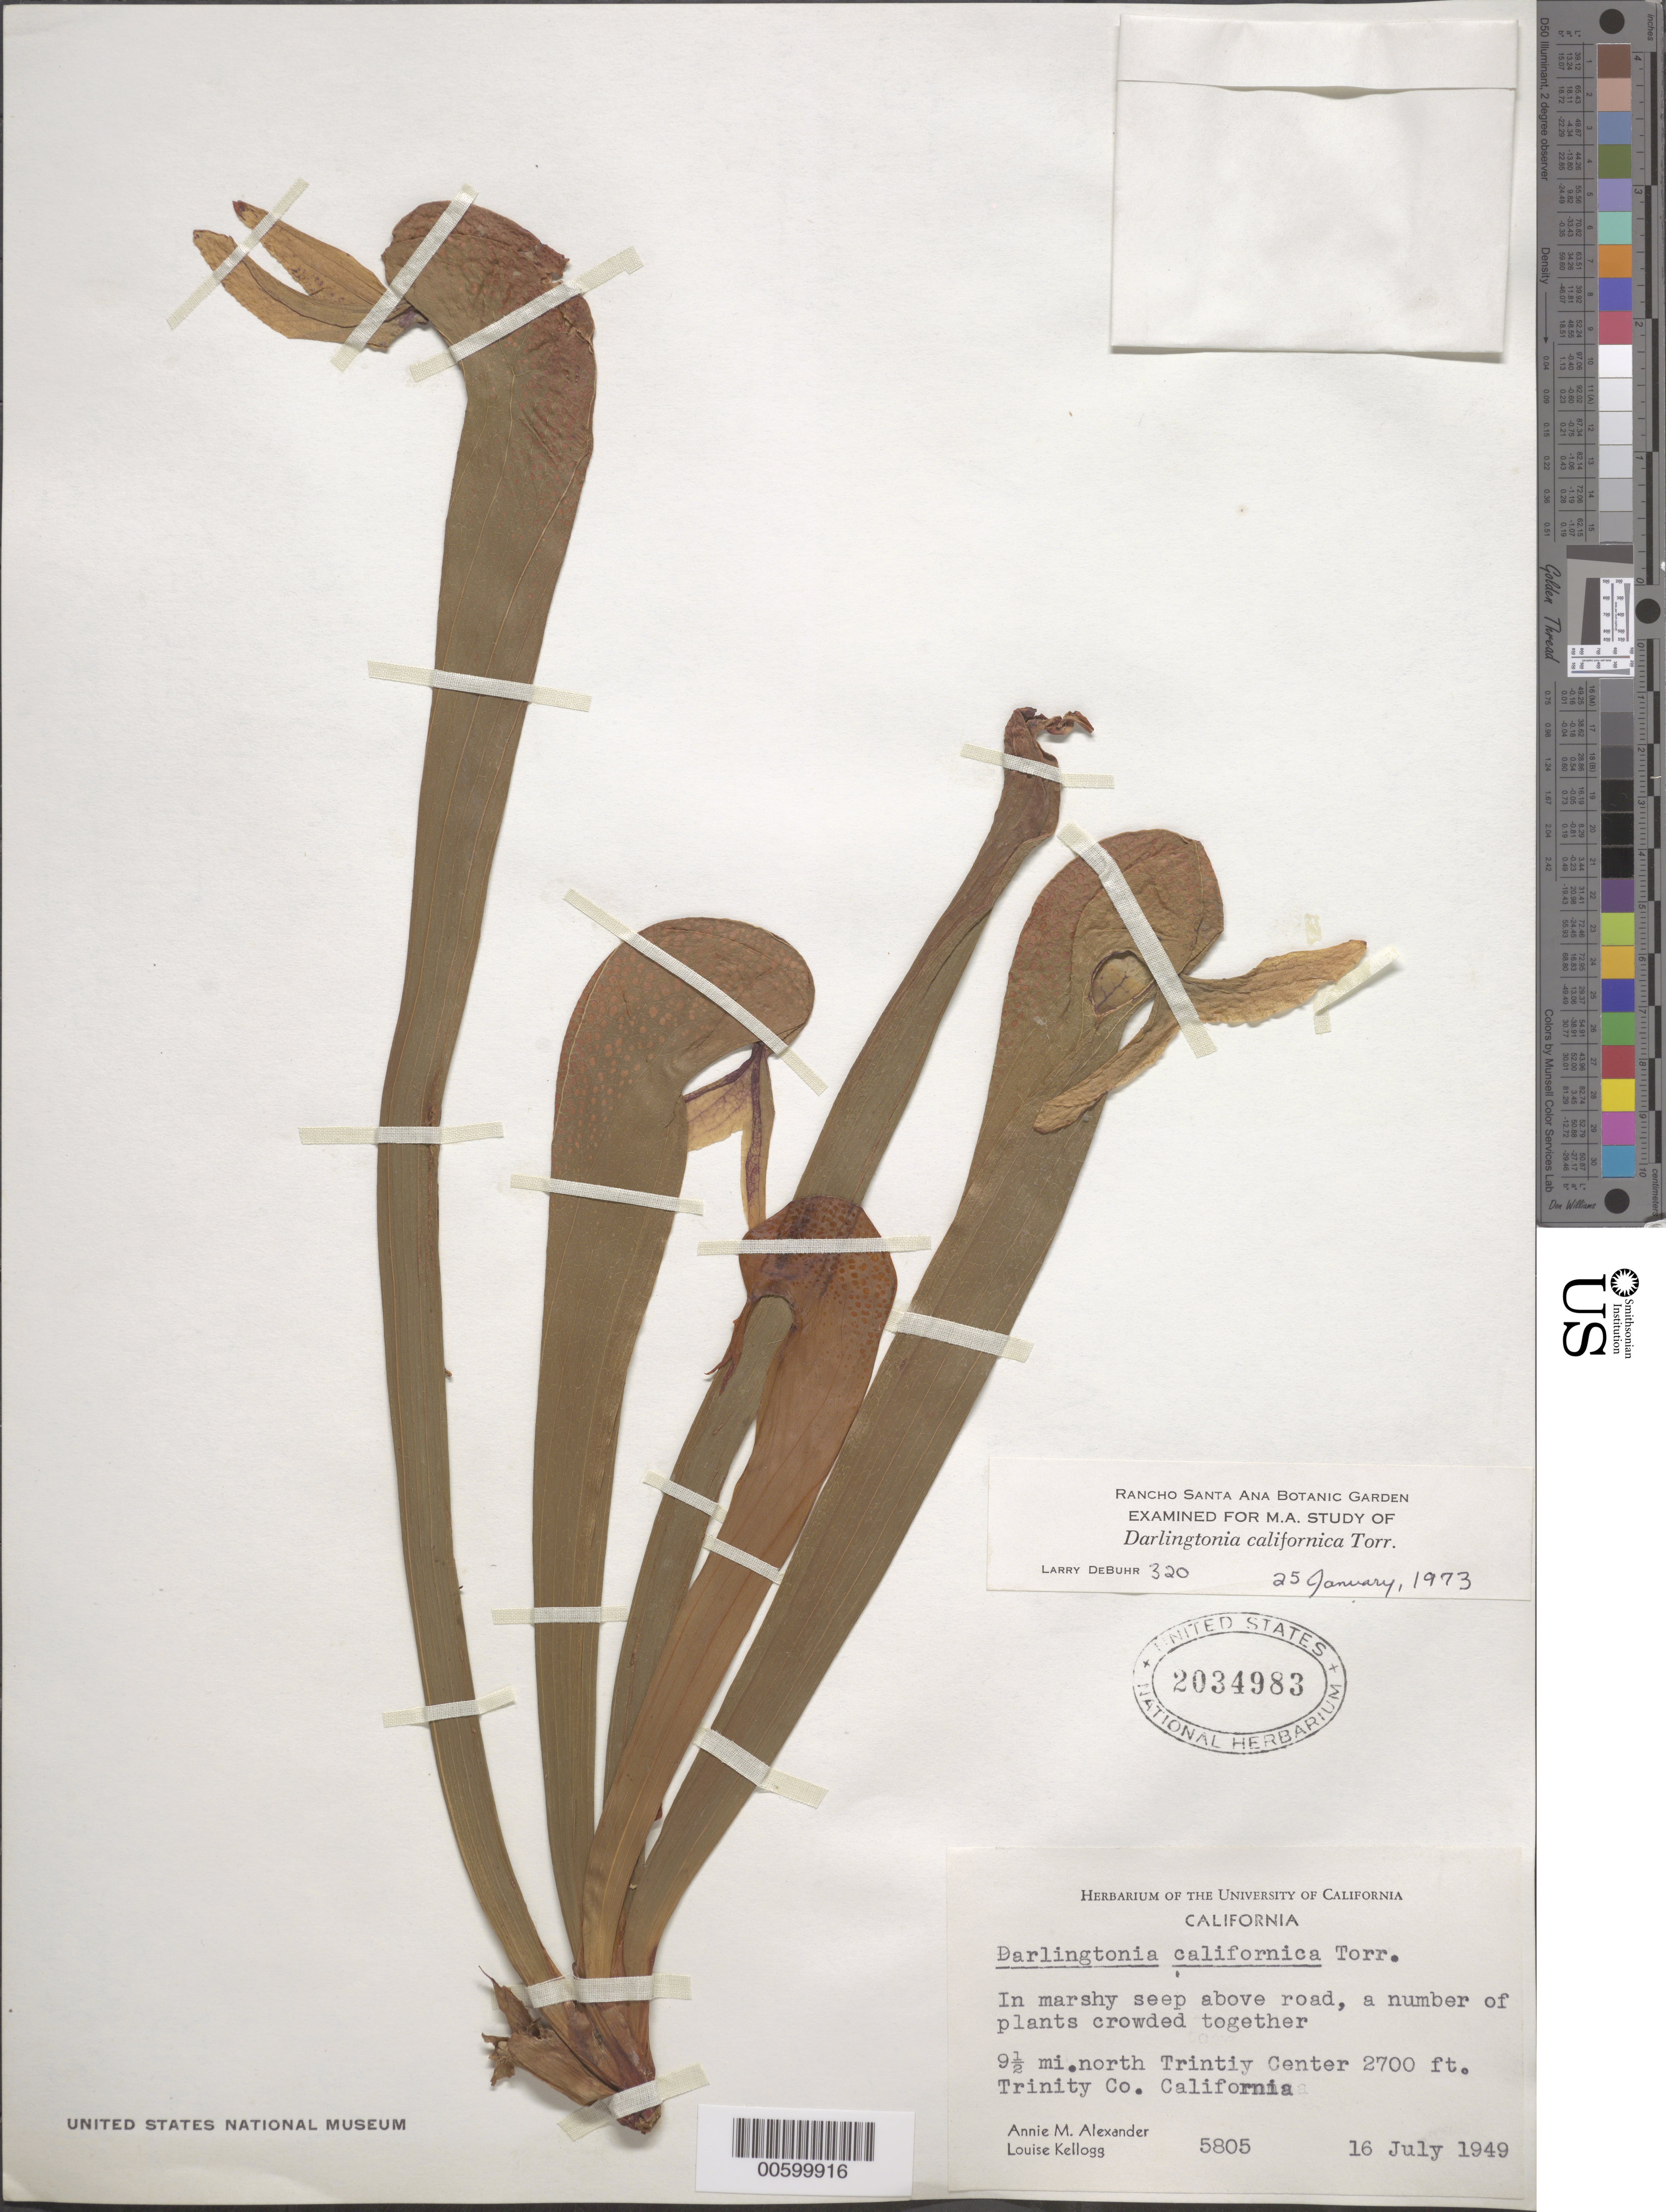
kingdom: Plantae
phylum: Tracheophyta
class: Magnoliopsida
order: Ericales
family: Sarraceniaceae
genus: Darlingtonia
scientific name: Darlingtonia californica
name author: Torr.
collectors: A. M. Alexander & L. Kellogg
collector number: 5805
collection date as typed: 16 Jul 1949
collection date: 1949-07-16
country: United States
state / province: California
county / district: Trinity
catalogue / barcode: US 2034983